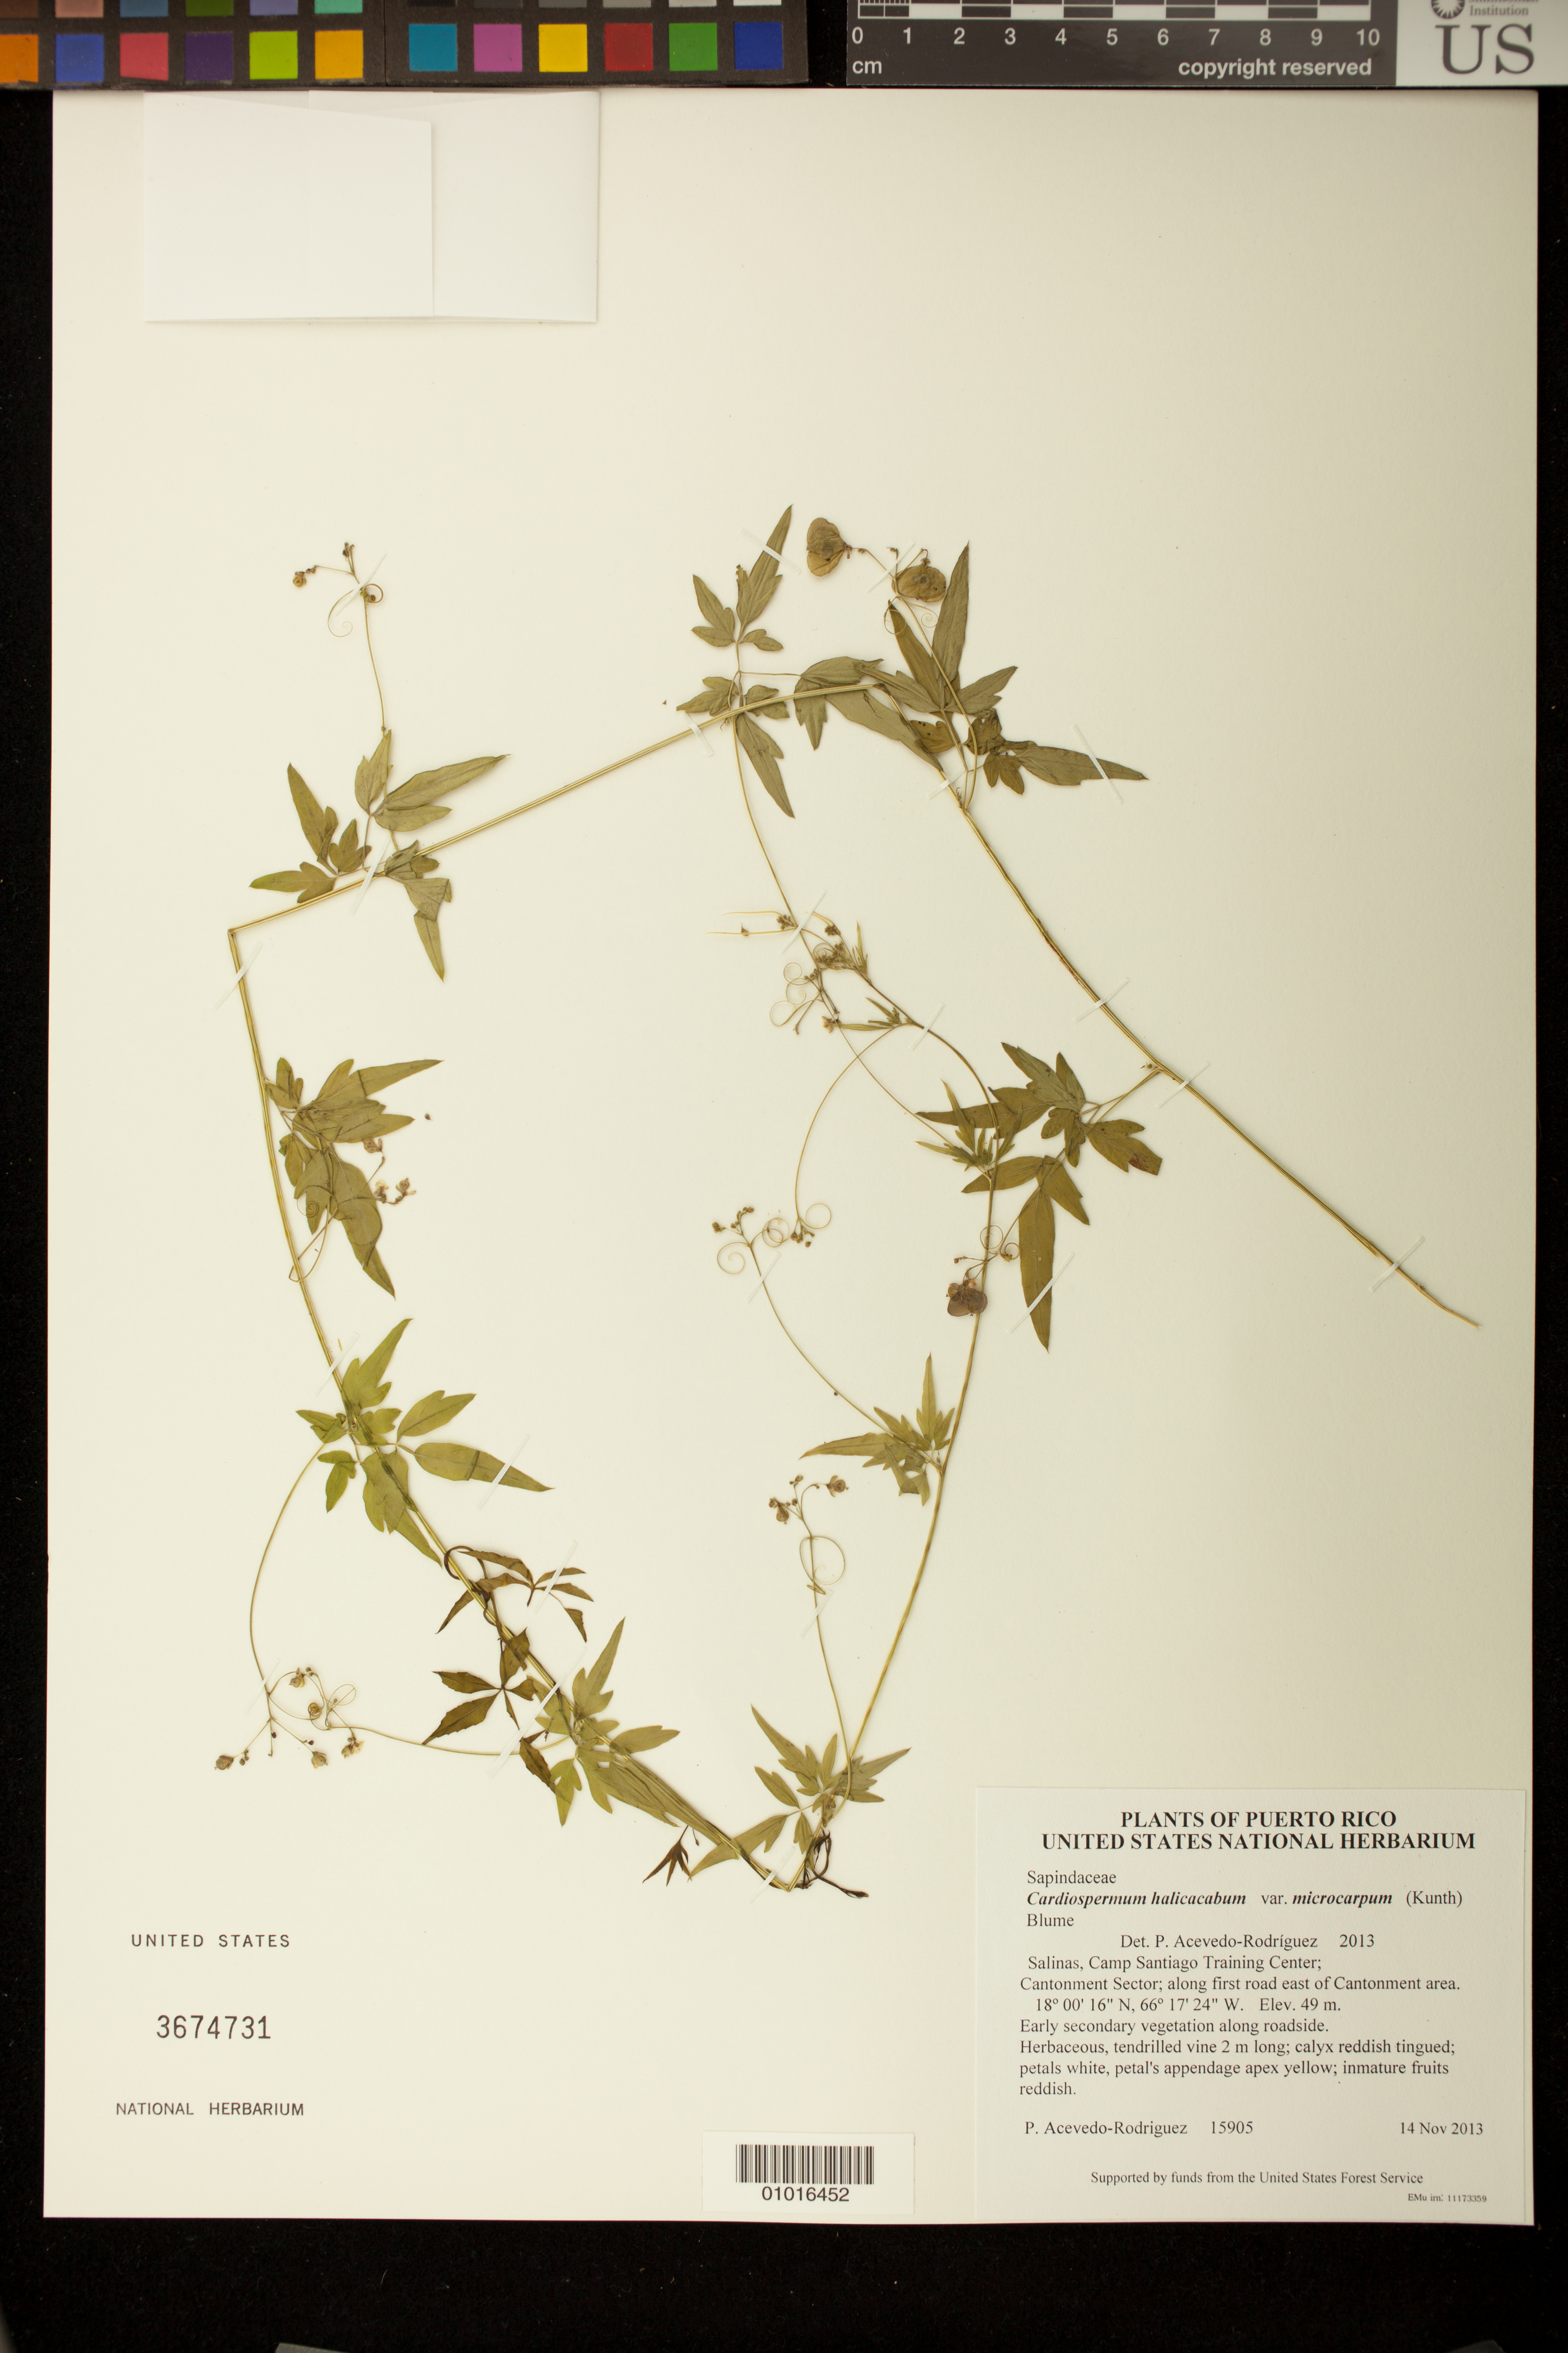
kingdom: Plantae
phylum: Tracheophyta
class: Magnoliopsida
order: Sapindales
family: Sapindaceae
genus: Cardiospermum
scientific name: Cardiospermum halicacabum var. microcarpum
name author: (Kunth) Blume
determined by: Acevedo-Rodríguez, P., (BOT), Smithsonian Institution - National Museum of Natural History (UNITED STATES)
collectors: P. Acevedo-Rodr.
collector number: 15905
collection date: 2013-11-14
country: Puerto Rico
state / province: Salinas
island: Puerto Rico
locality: Camp Santiago Training Center; Cantonment Sector; along first road east of Cantonment area.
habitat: Early secondary vegetation along roadside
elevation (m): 49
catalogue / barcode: US 3674731